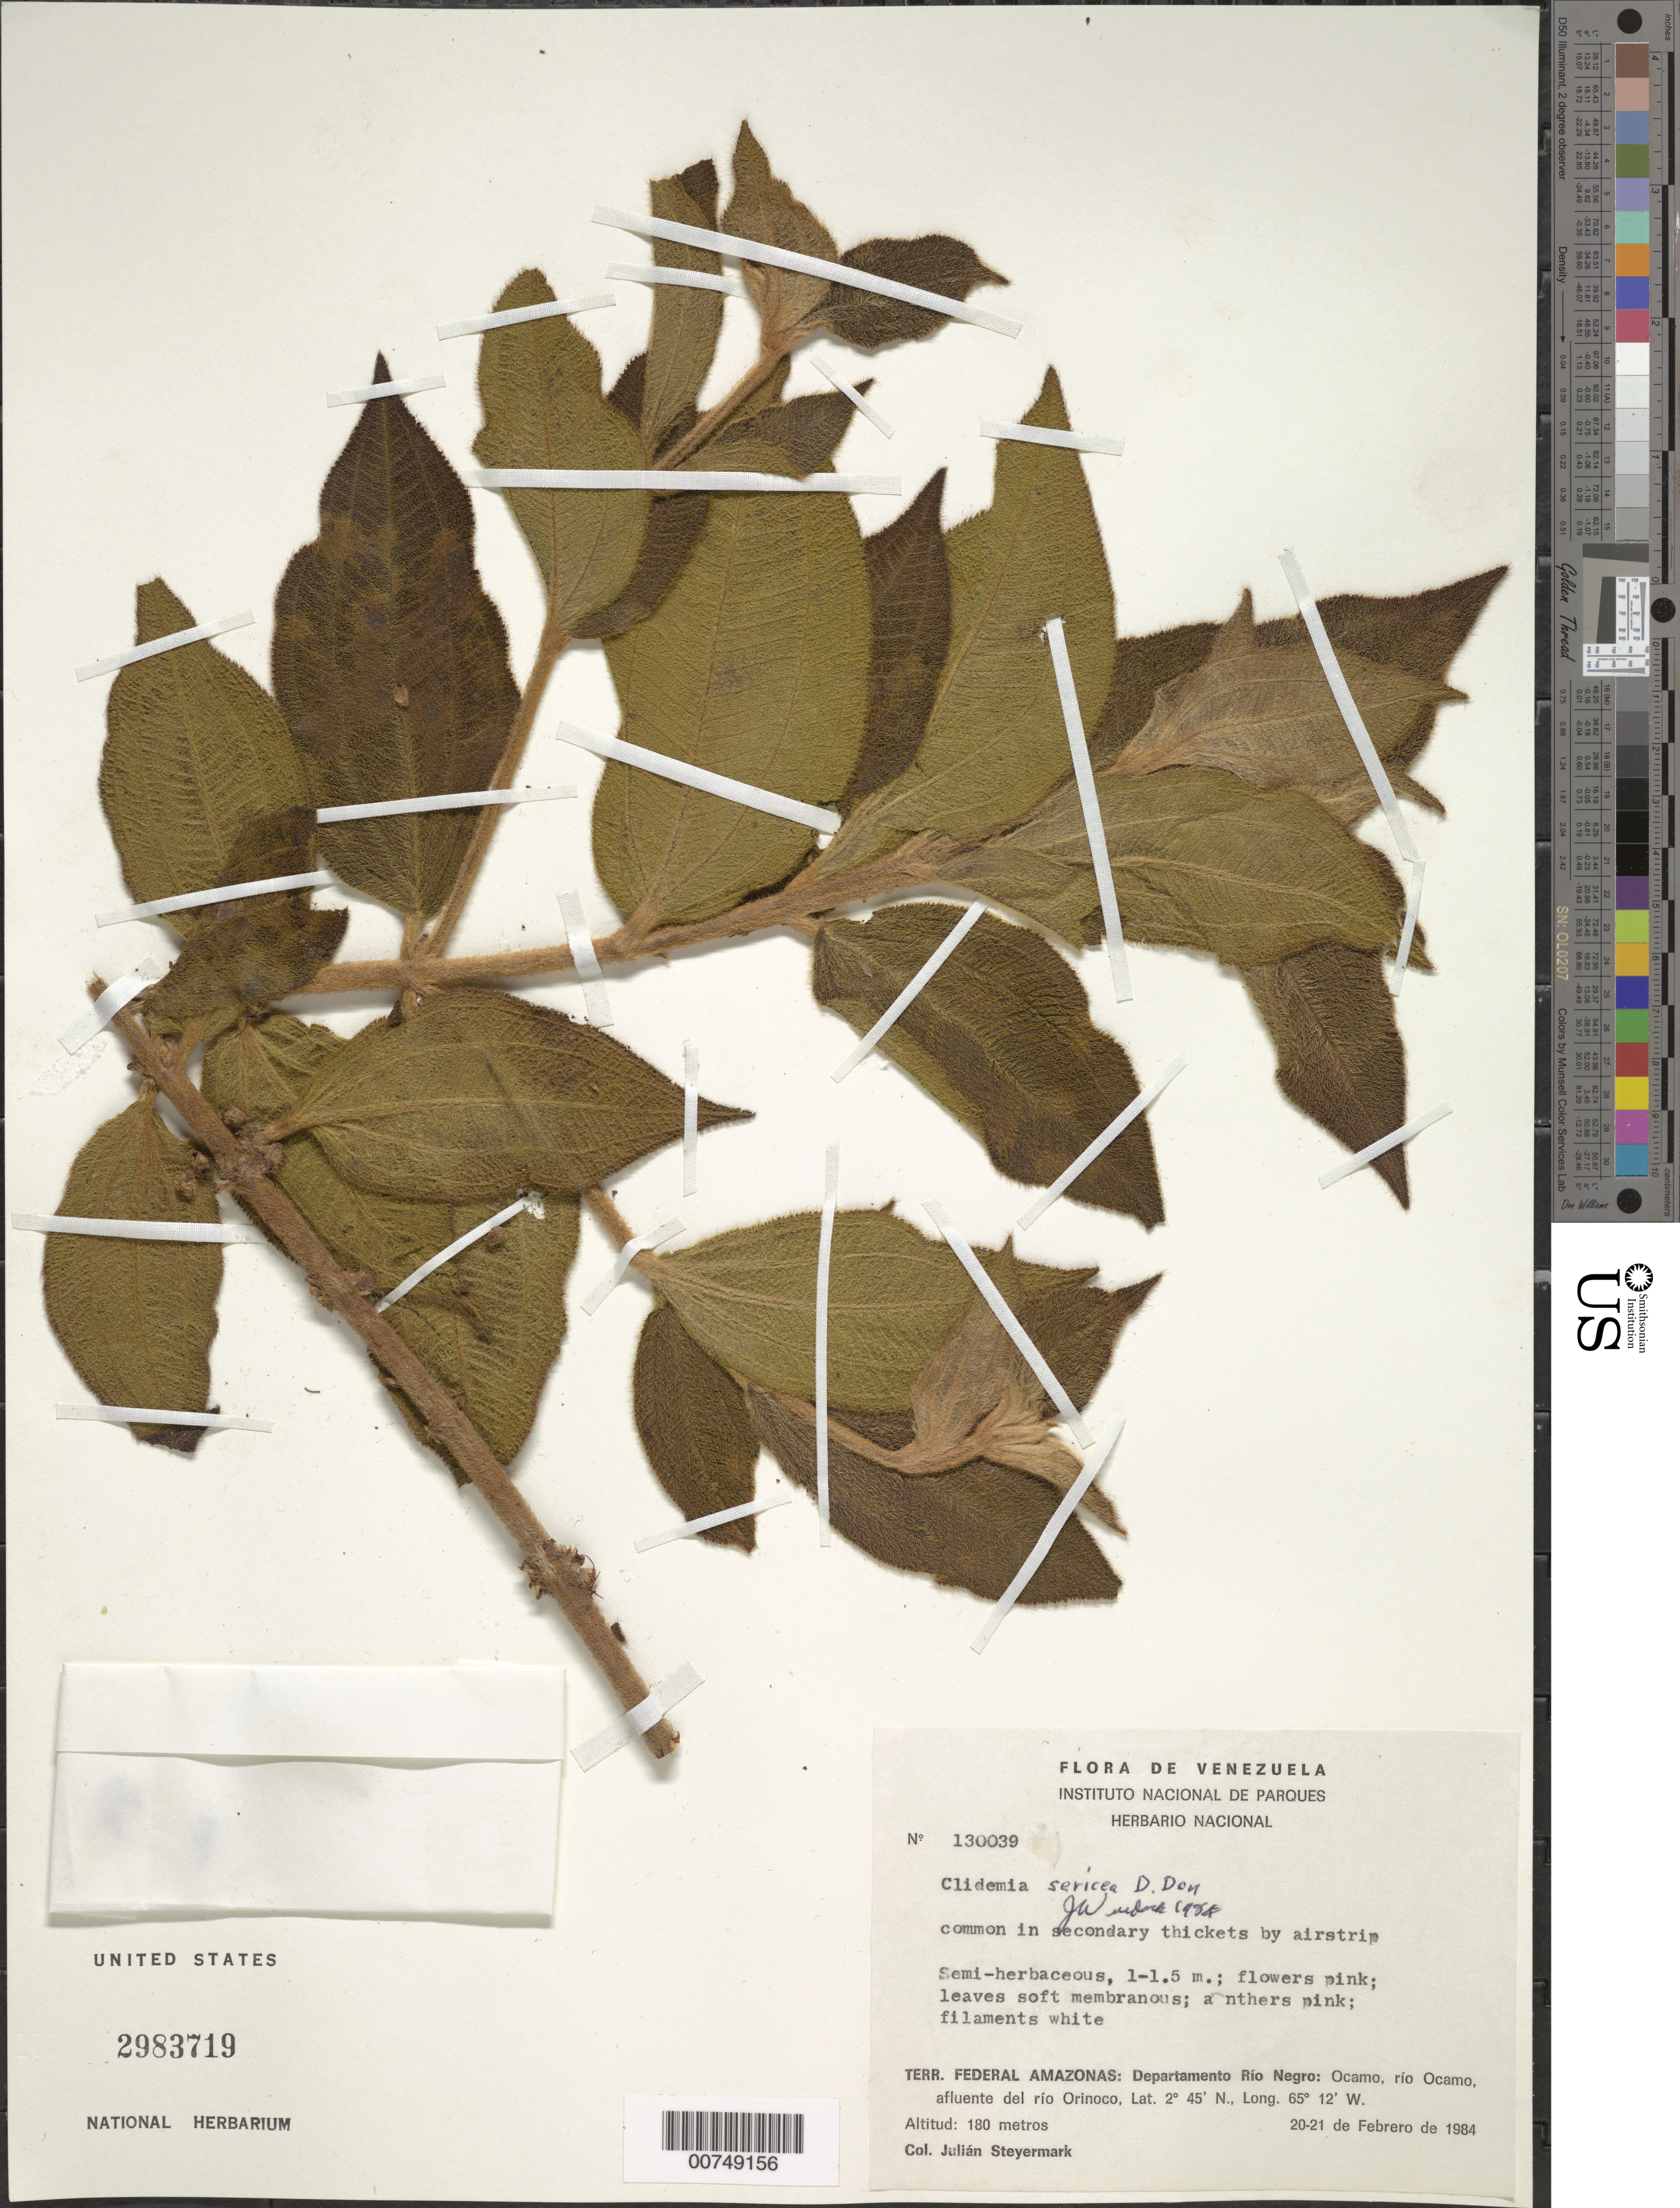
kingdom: Plantae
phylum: Tracheophyta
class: Magnoliopsida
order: Myrtales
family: Melastomataceae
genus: Clidemia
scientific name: Clidemia sericea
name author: D. Don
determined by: Wurdack, John J., (US), US (UNITED STATES)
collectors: J. Steyermark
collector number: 130039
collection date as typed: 20-Feb-84 to 21-Feb-84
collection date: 1984-02-20/1984-02-21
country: Venezuela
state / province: Amazonas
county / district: Río Negro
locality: Ocamo, río Ocamo, afluete del río Orinoco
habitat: Secondary thickets by airstrip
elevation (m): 180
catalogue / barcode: US 2983719